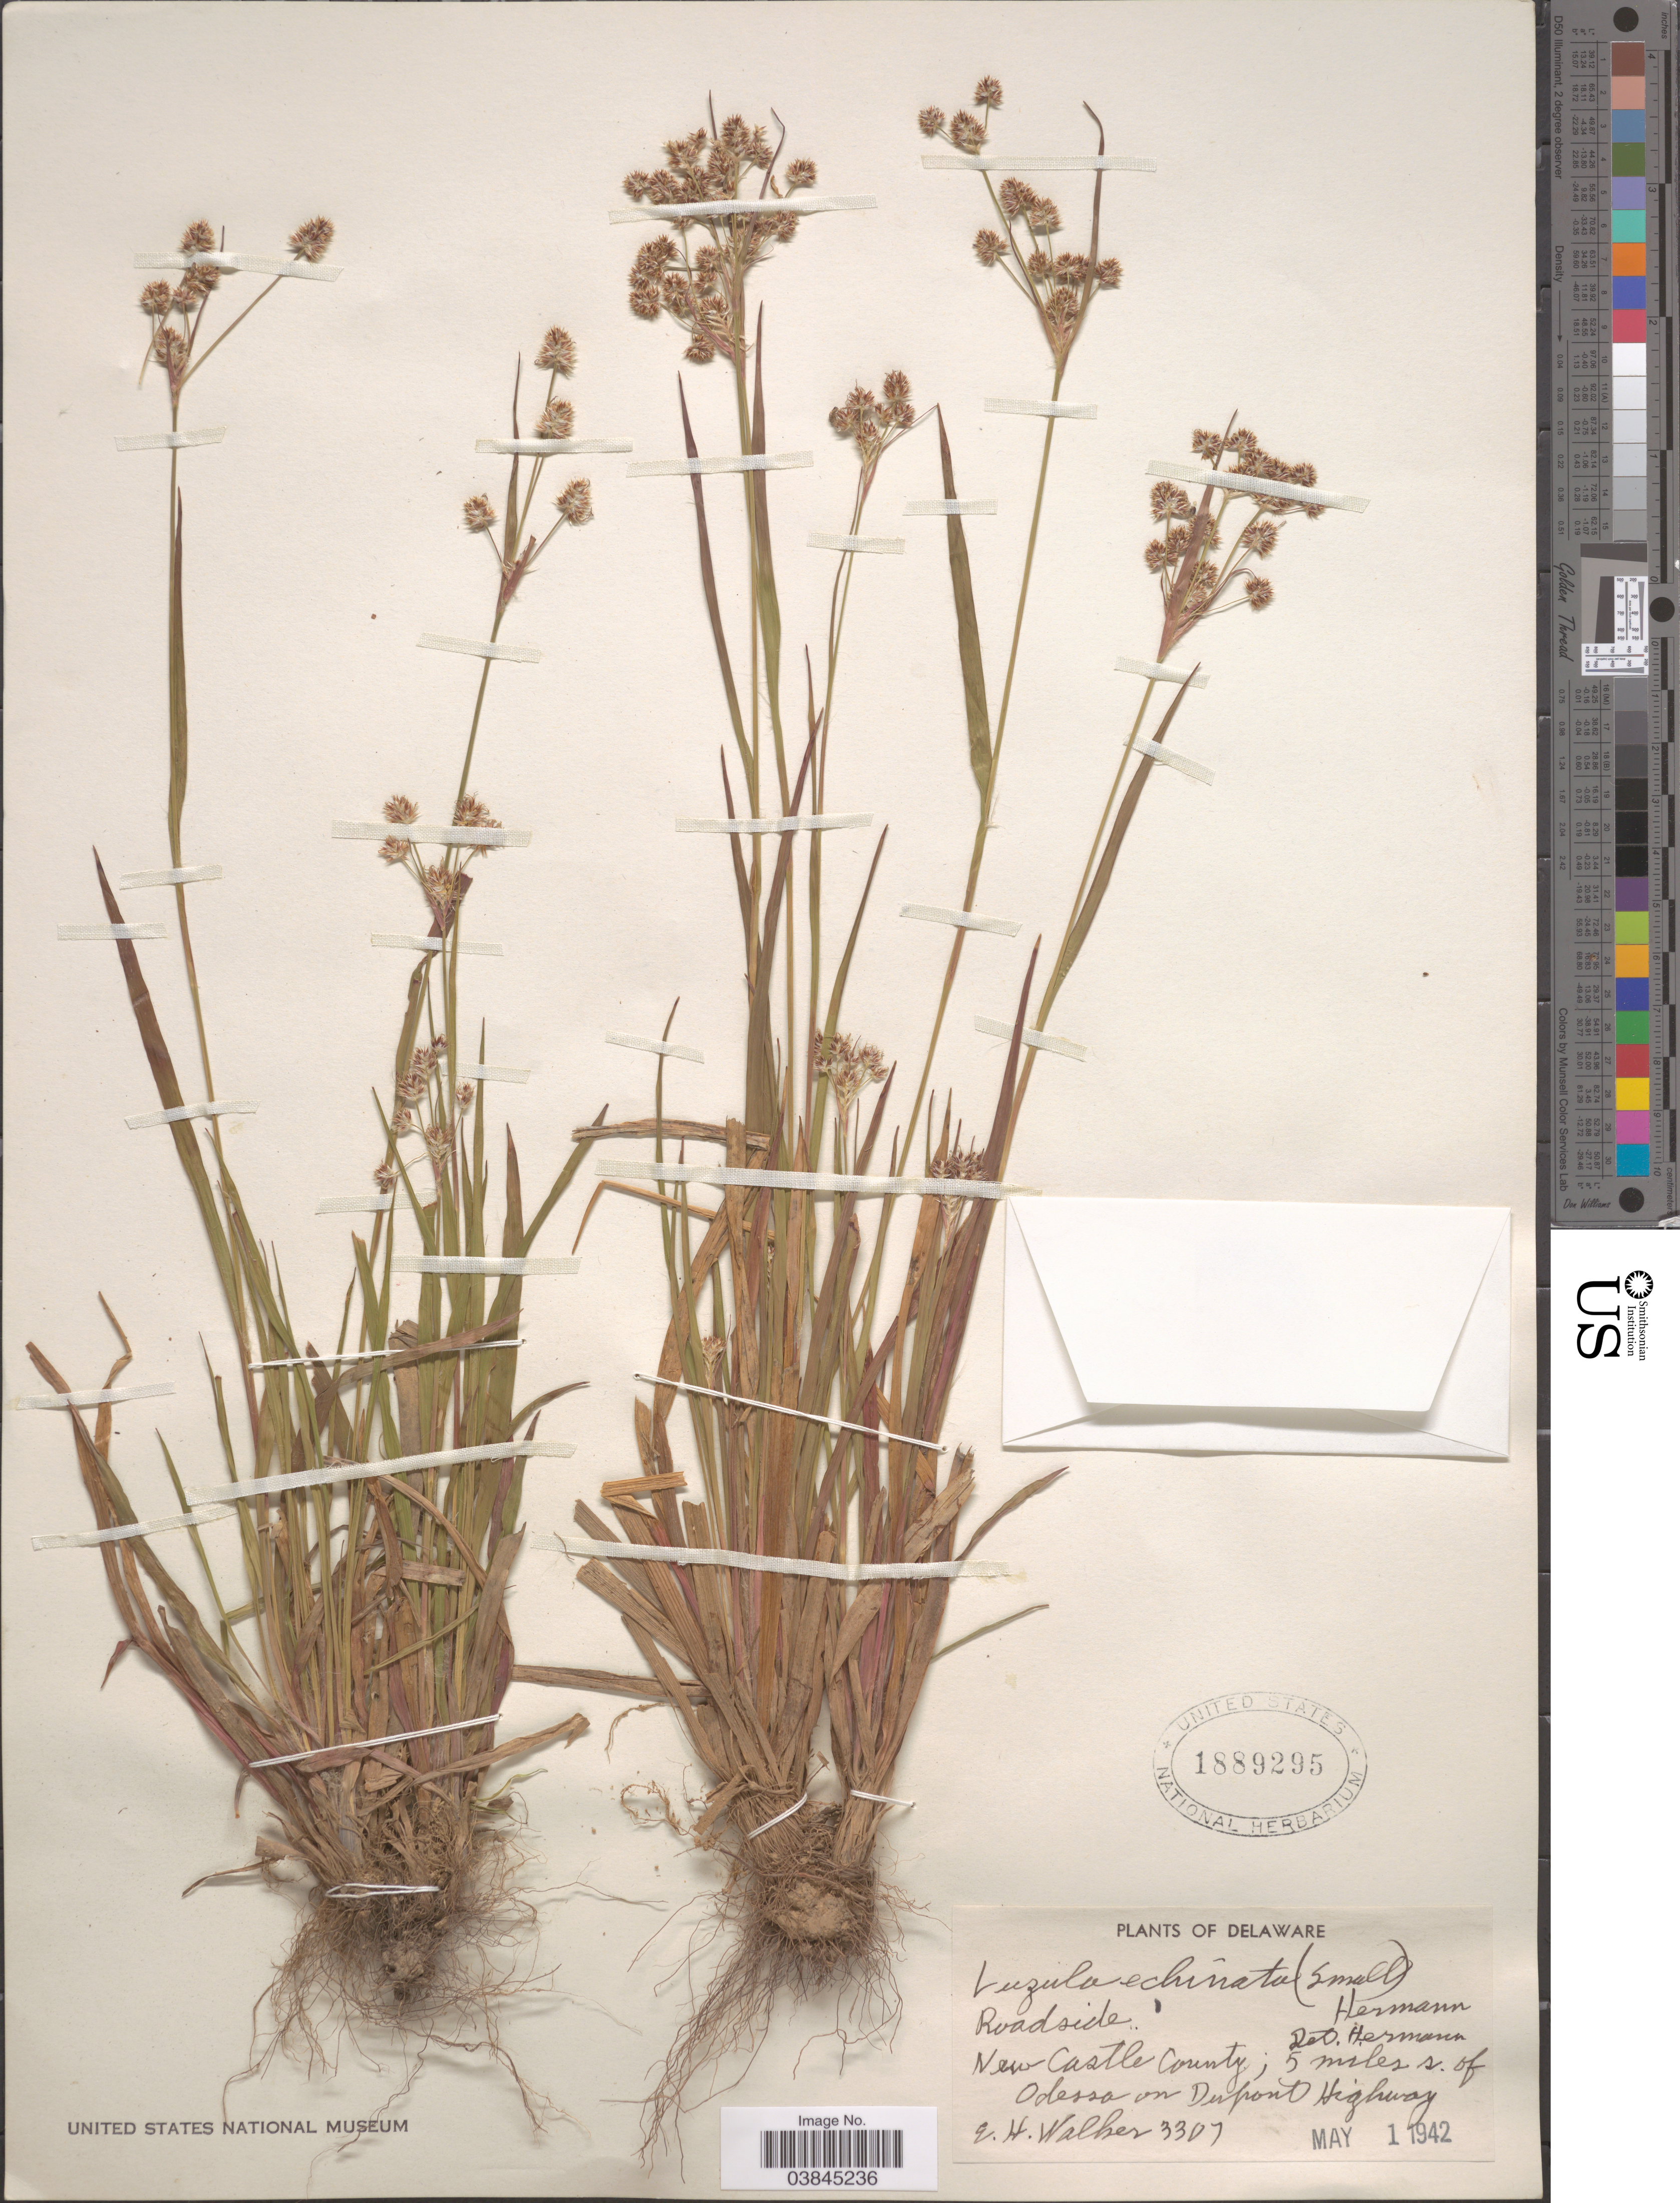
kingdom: Plantae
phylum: Tracheophyta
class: Liliopsida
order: Poales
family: Juncaceae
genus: Luzula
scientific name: Luzula campestris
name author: (L.) DC.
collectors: E. H. Walker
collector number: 3307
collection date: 1942-05-01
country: United States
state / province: Delaware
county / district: New Castle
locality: New Castle County; 5 miles s. of Odessa on Dupond Highway.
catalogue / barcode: US 1889295